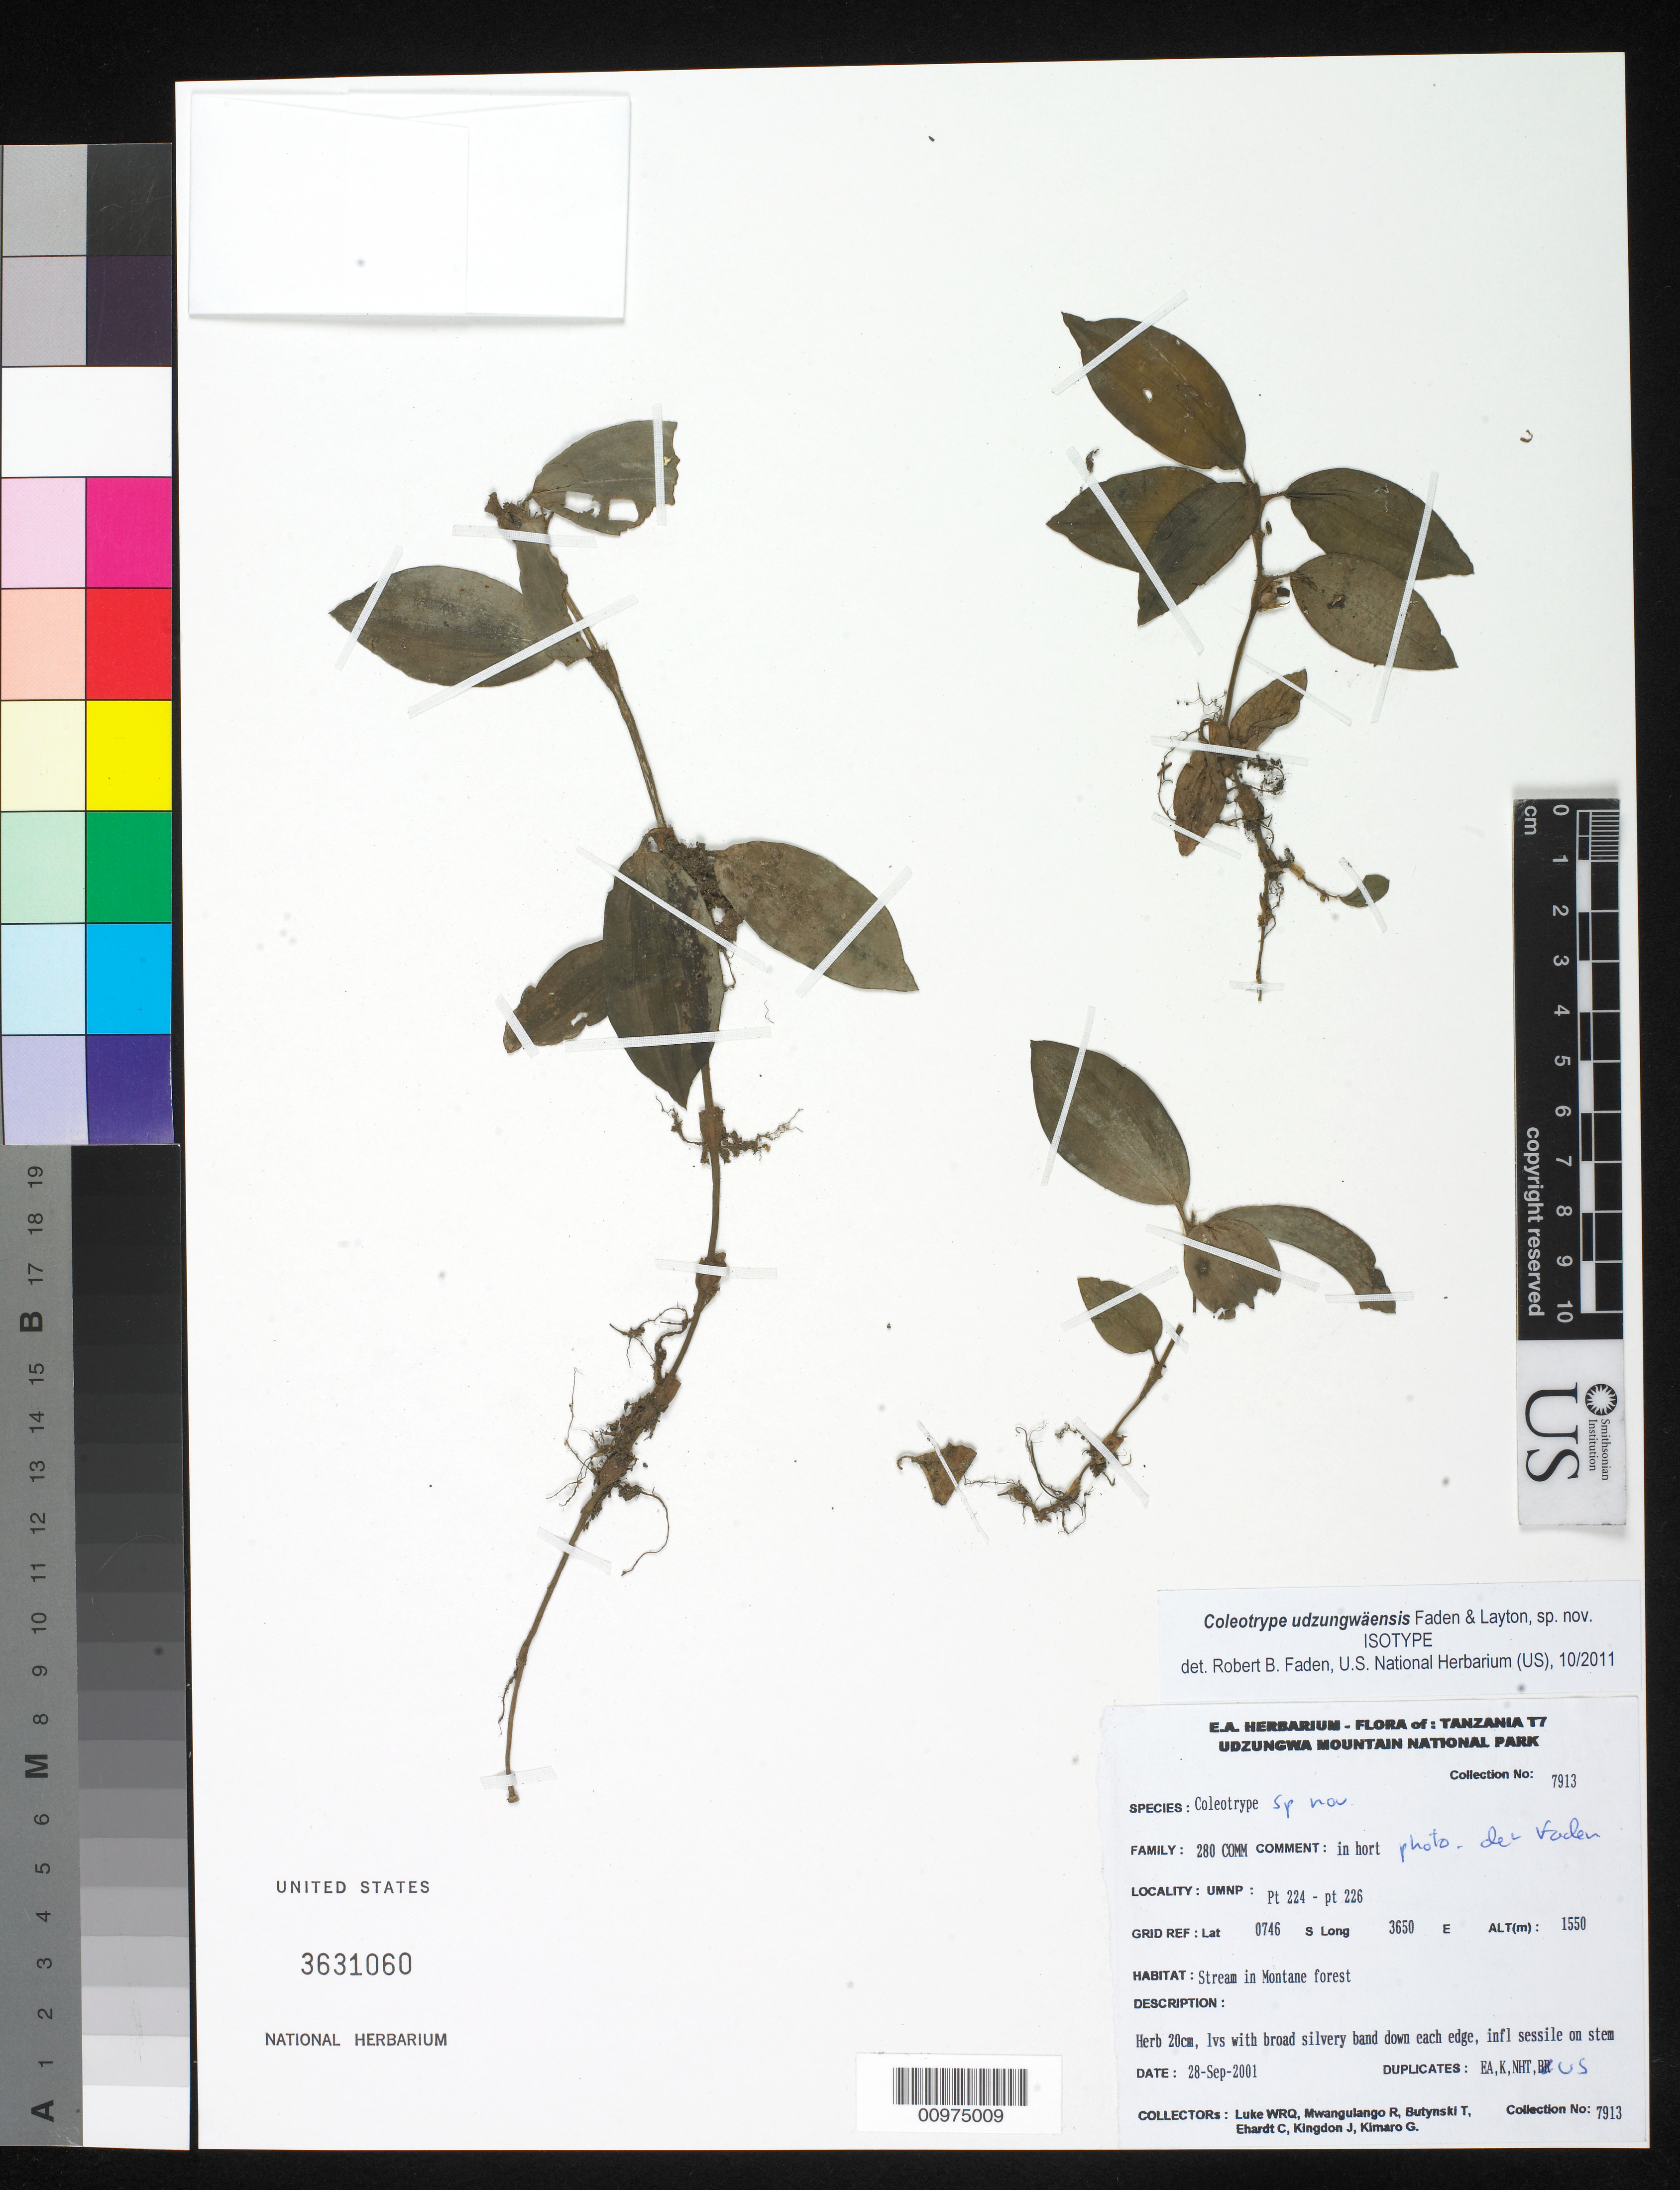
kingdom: Plantae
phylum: Tracheophyta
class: Liliopsida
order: Commelinales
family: Commelinaceae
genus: Coleotrype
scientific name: Coleotrype udzungwaensis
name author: Faden & Layton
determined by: Faden, Robert B., (US), Smithsonian Institution - National Museum of Natural History (UNITED STATES)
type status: Isotype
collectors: Q. Luke et al.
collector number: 7913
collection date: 2001-09-28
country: Tanzania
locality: T7. Udzungwa Mountain National Park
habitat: Stream in Montane forest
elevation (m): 1550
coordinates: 0746 s, 3650 e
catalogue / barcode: US 3631060